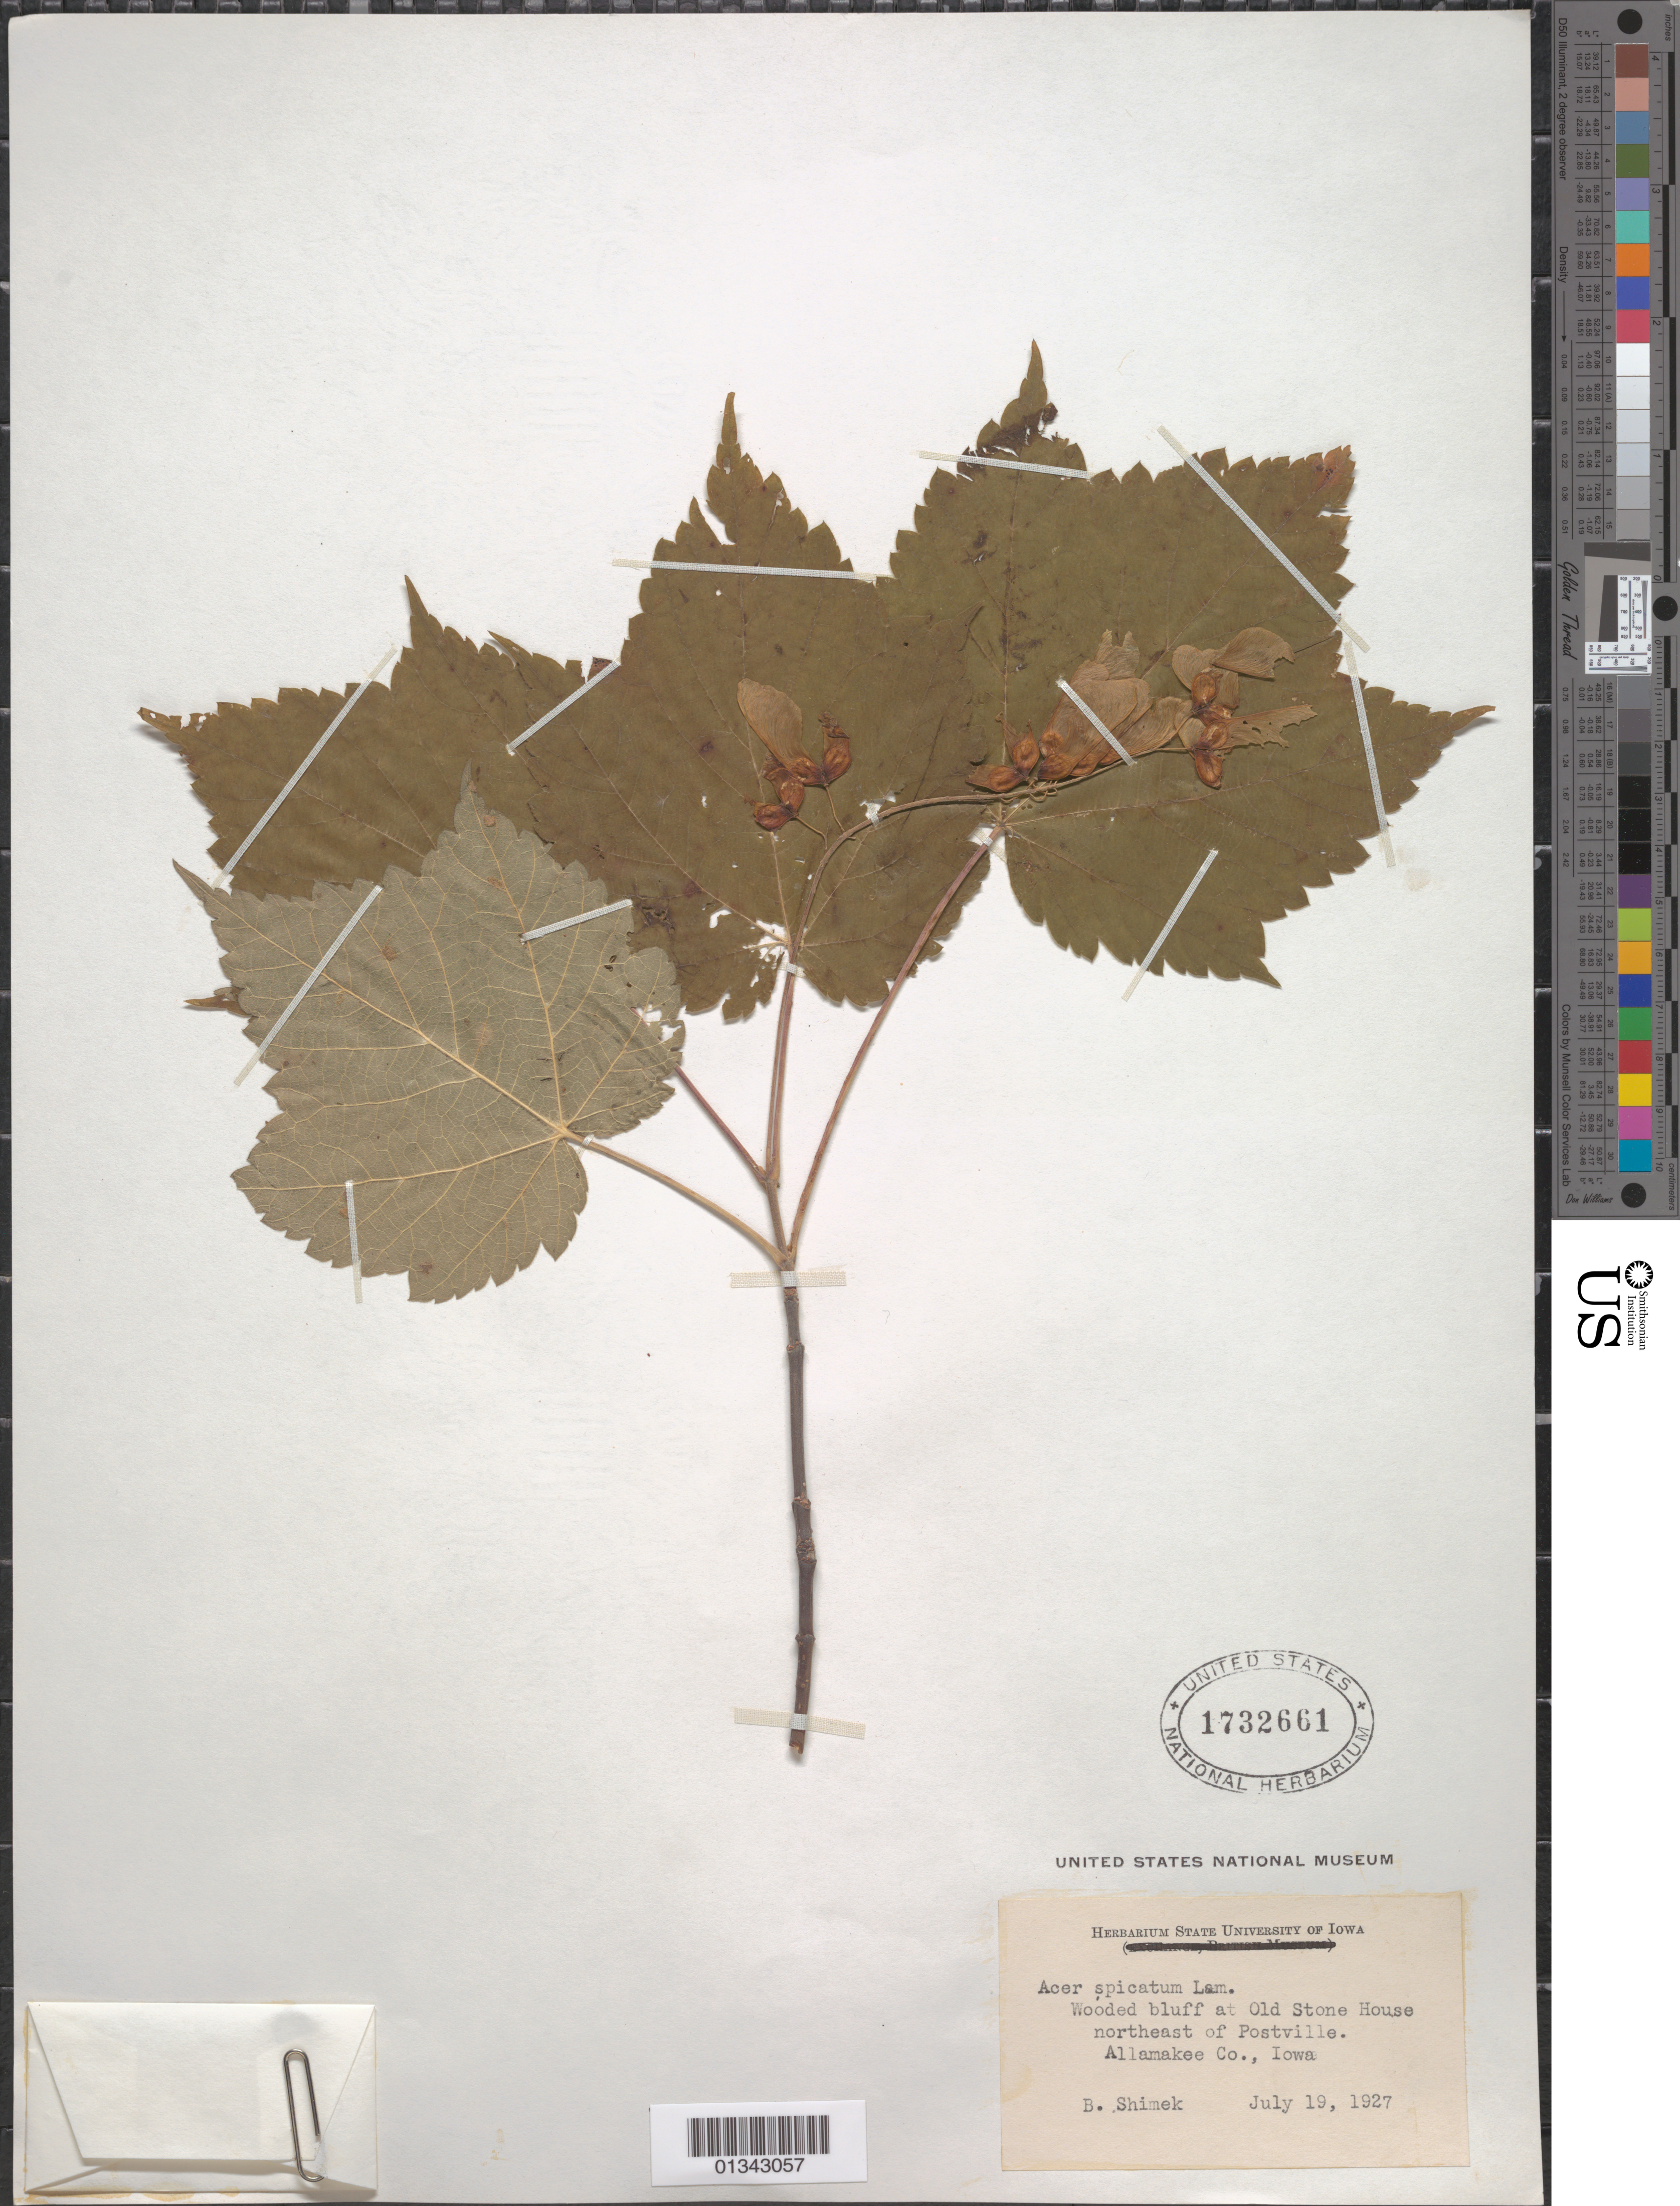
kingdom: Plantae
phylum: Tracheophyta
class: Magnoliopsida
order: Sapindales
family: Sapindaceae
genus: Acer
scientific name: Acer spicatum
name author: Lam.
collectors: B. Shimek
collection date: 1927-07-19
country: United States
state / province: Iowa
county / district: Allamakee County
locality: Allamakee County, Old Stone House, NE of Postville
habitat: Wooded bluff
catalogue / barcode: US 1732661